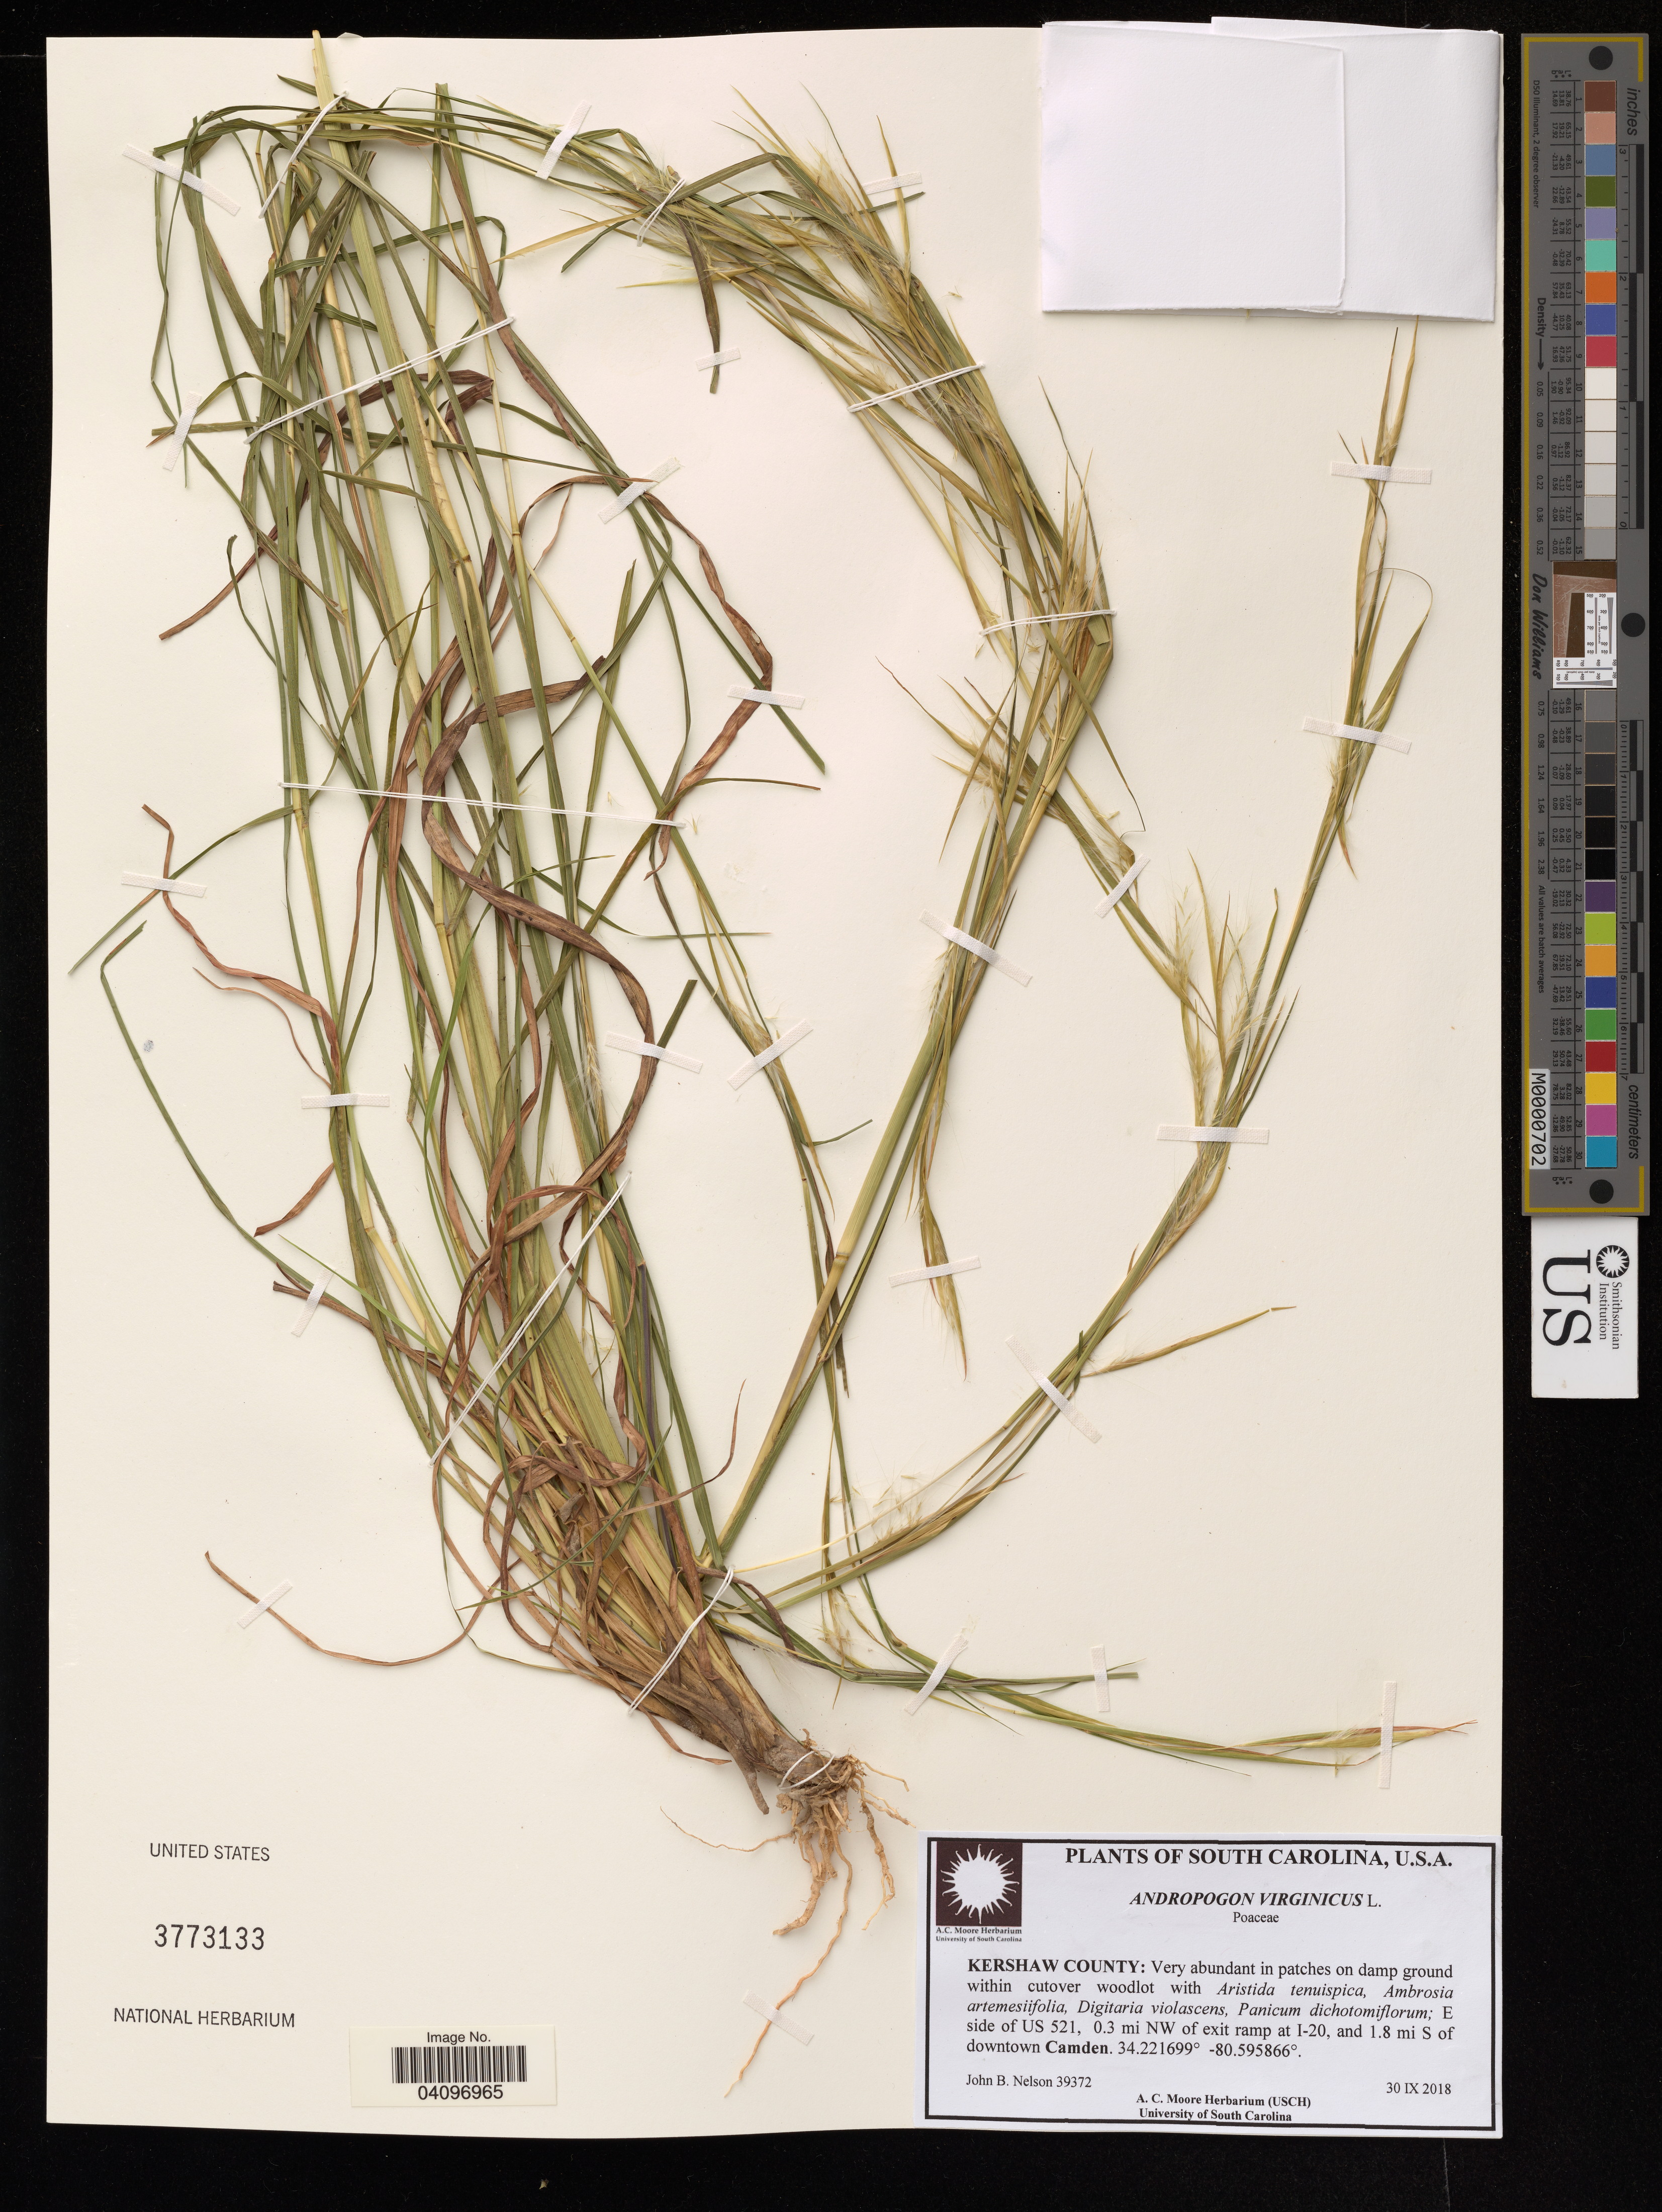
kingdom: Plantae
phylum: Tracheophyta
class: Liliopsida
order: Poales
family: Poaceae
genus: Andropogon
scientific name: Andropogon virginicus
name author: L.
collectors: J. Nelson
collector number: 39372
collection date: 2018-09-30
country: United States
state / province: South Carolina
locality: Kershaw County. E side of US 521, 0.3 mi NW of exit ramp at I-20, and 1.8 mi S of downtown Camden.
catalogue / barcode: US 3773133